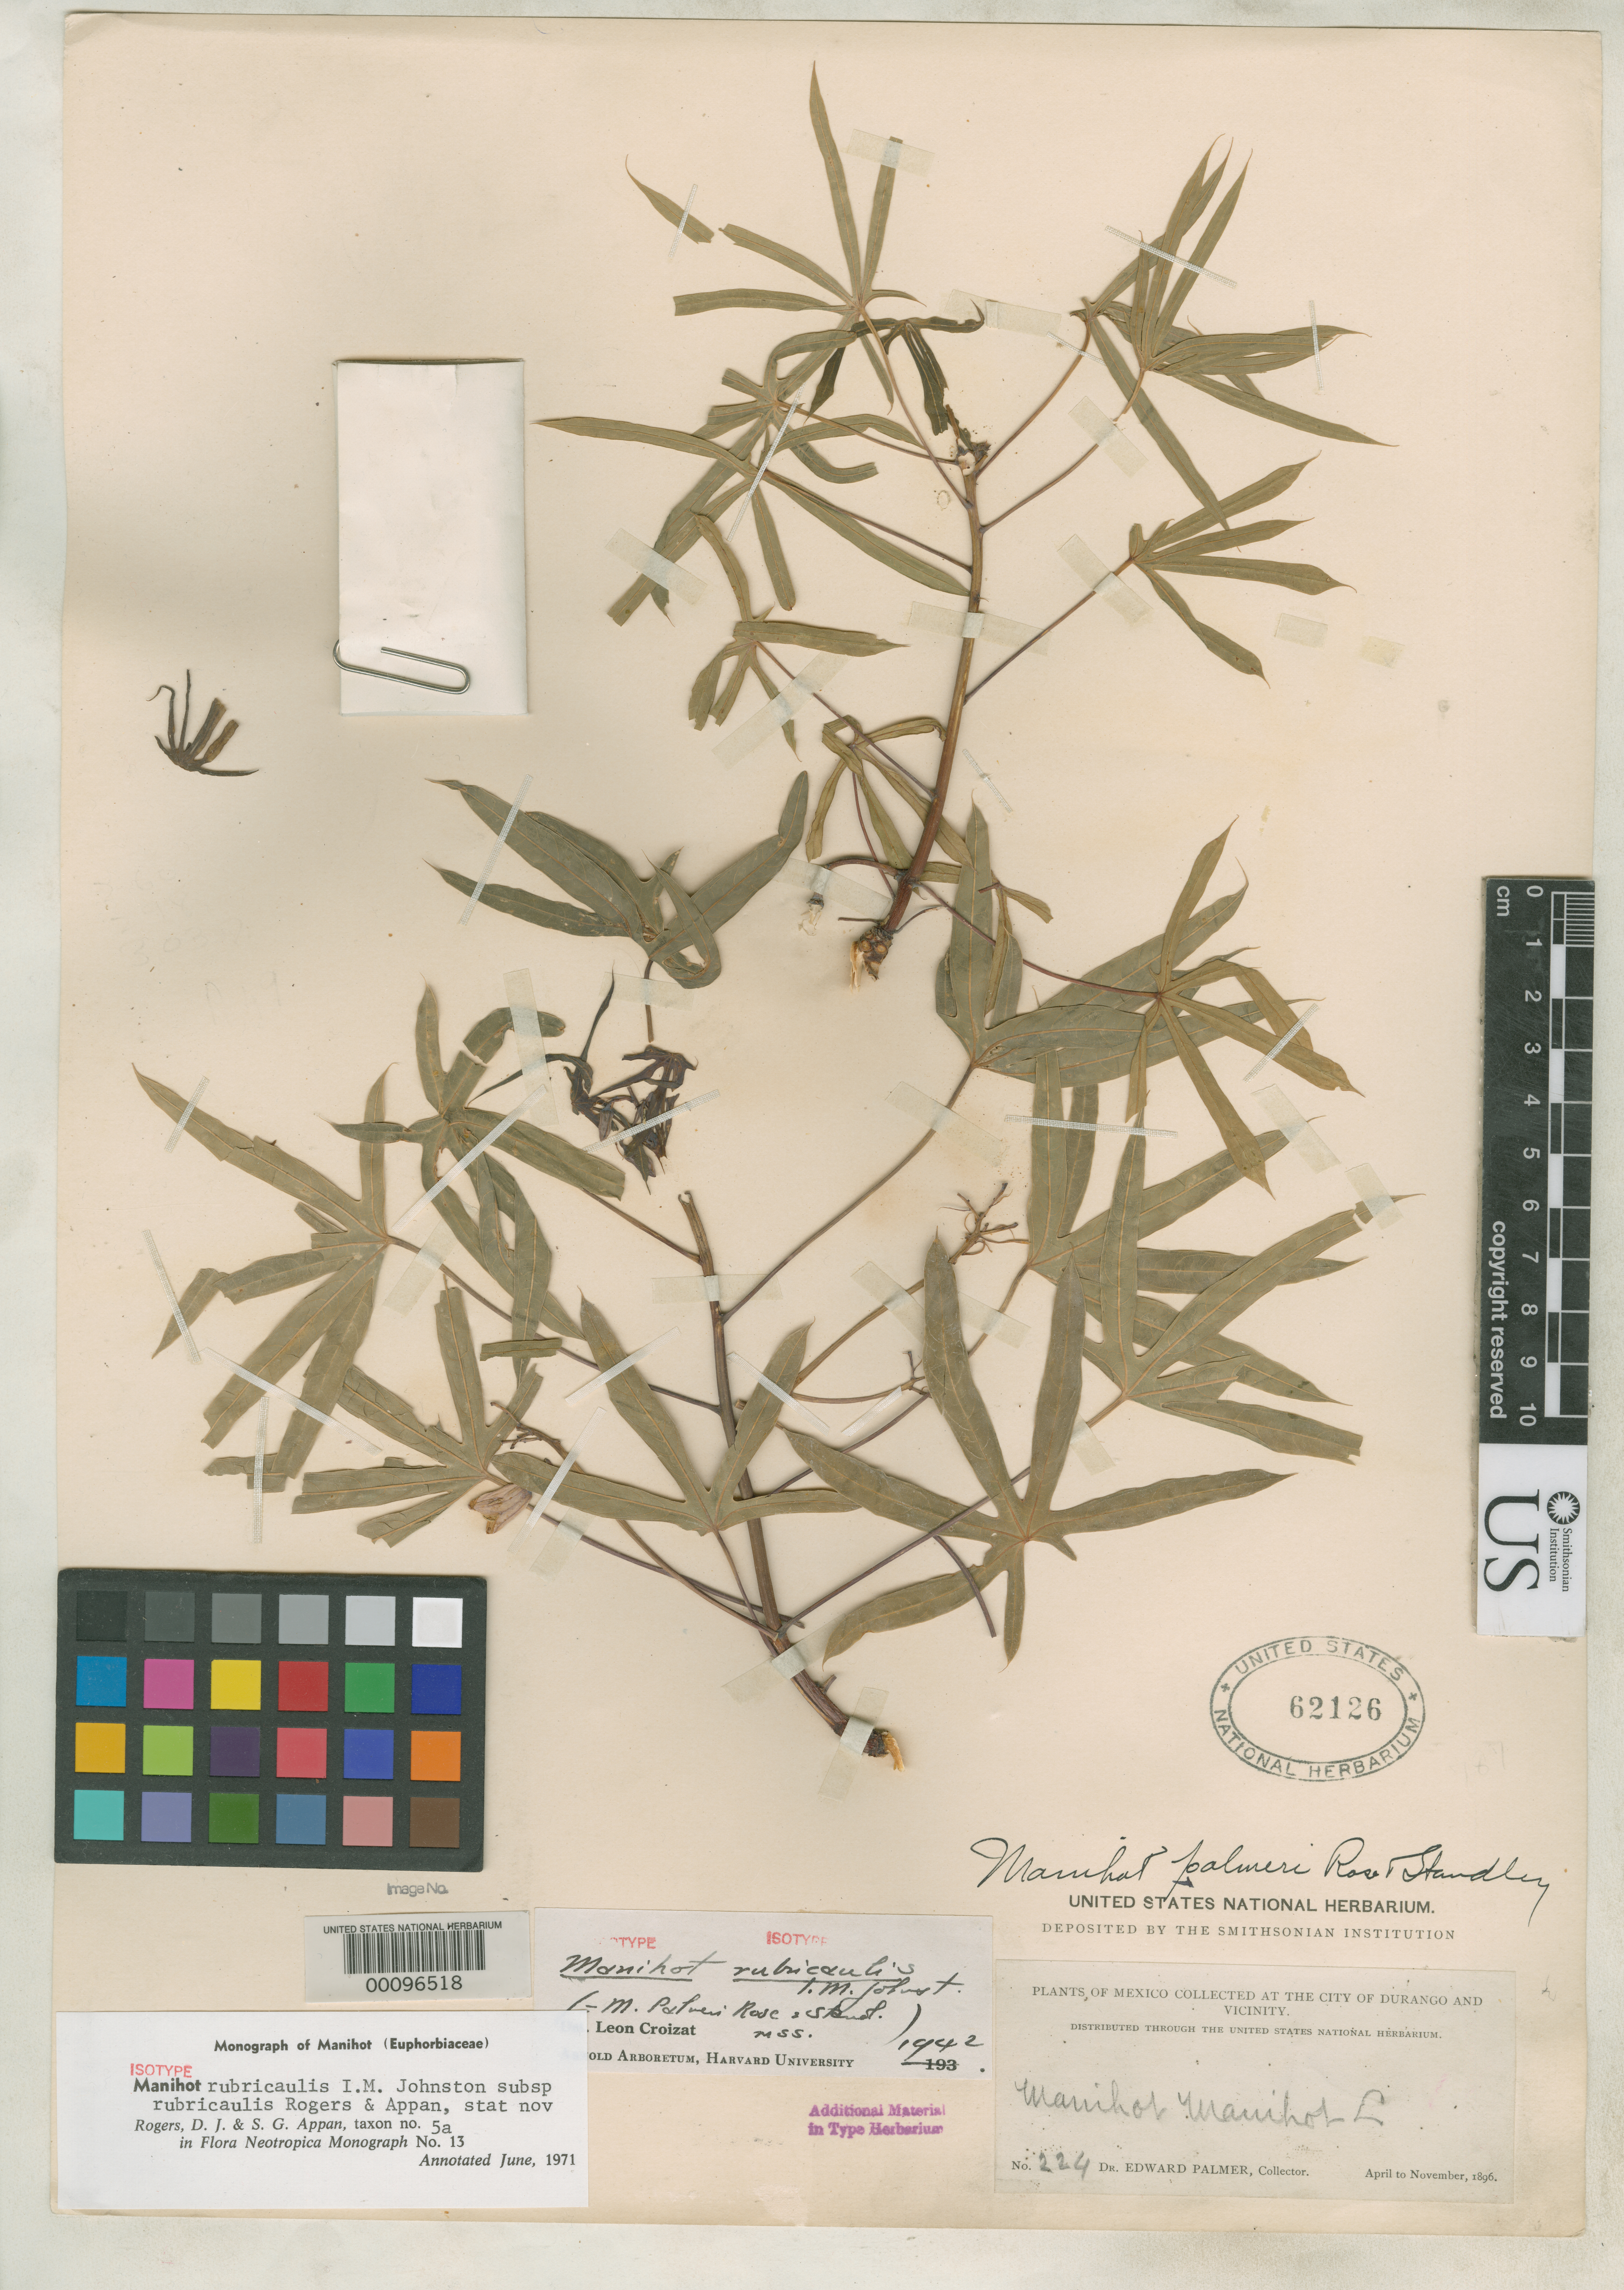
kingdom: Plantae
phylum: Tracheophyta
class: Magnoliopsida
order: Malpighiales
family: Euphorbiaceae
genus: Manihot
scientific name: Manihot rubricaulis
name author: I.M. Johnst.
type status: Isotype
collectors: E. Palmer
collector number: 224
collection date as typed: Apr 1896 to -- Nov 1896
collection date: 1896-04/1896-11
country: Mexico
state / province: Durango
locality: Durango City vicinity.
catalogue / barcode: US 62126